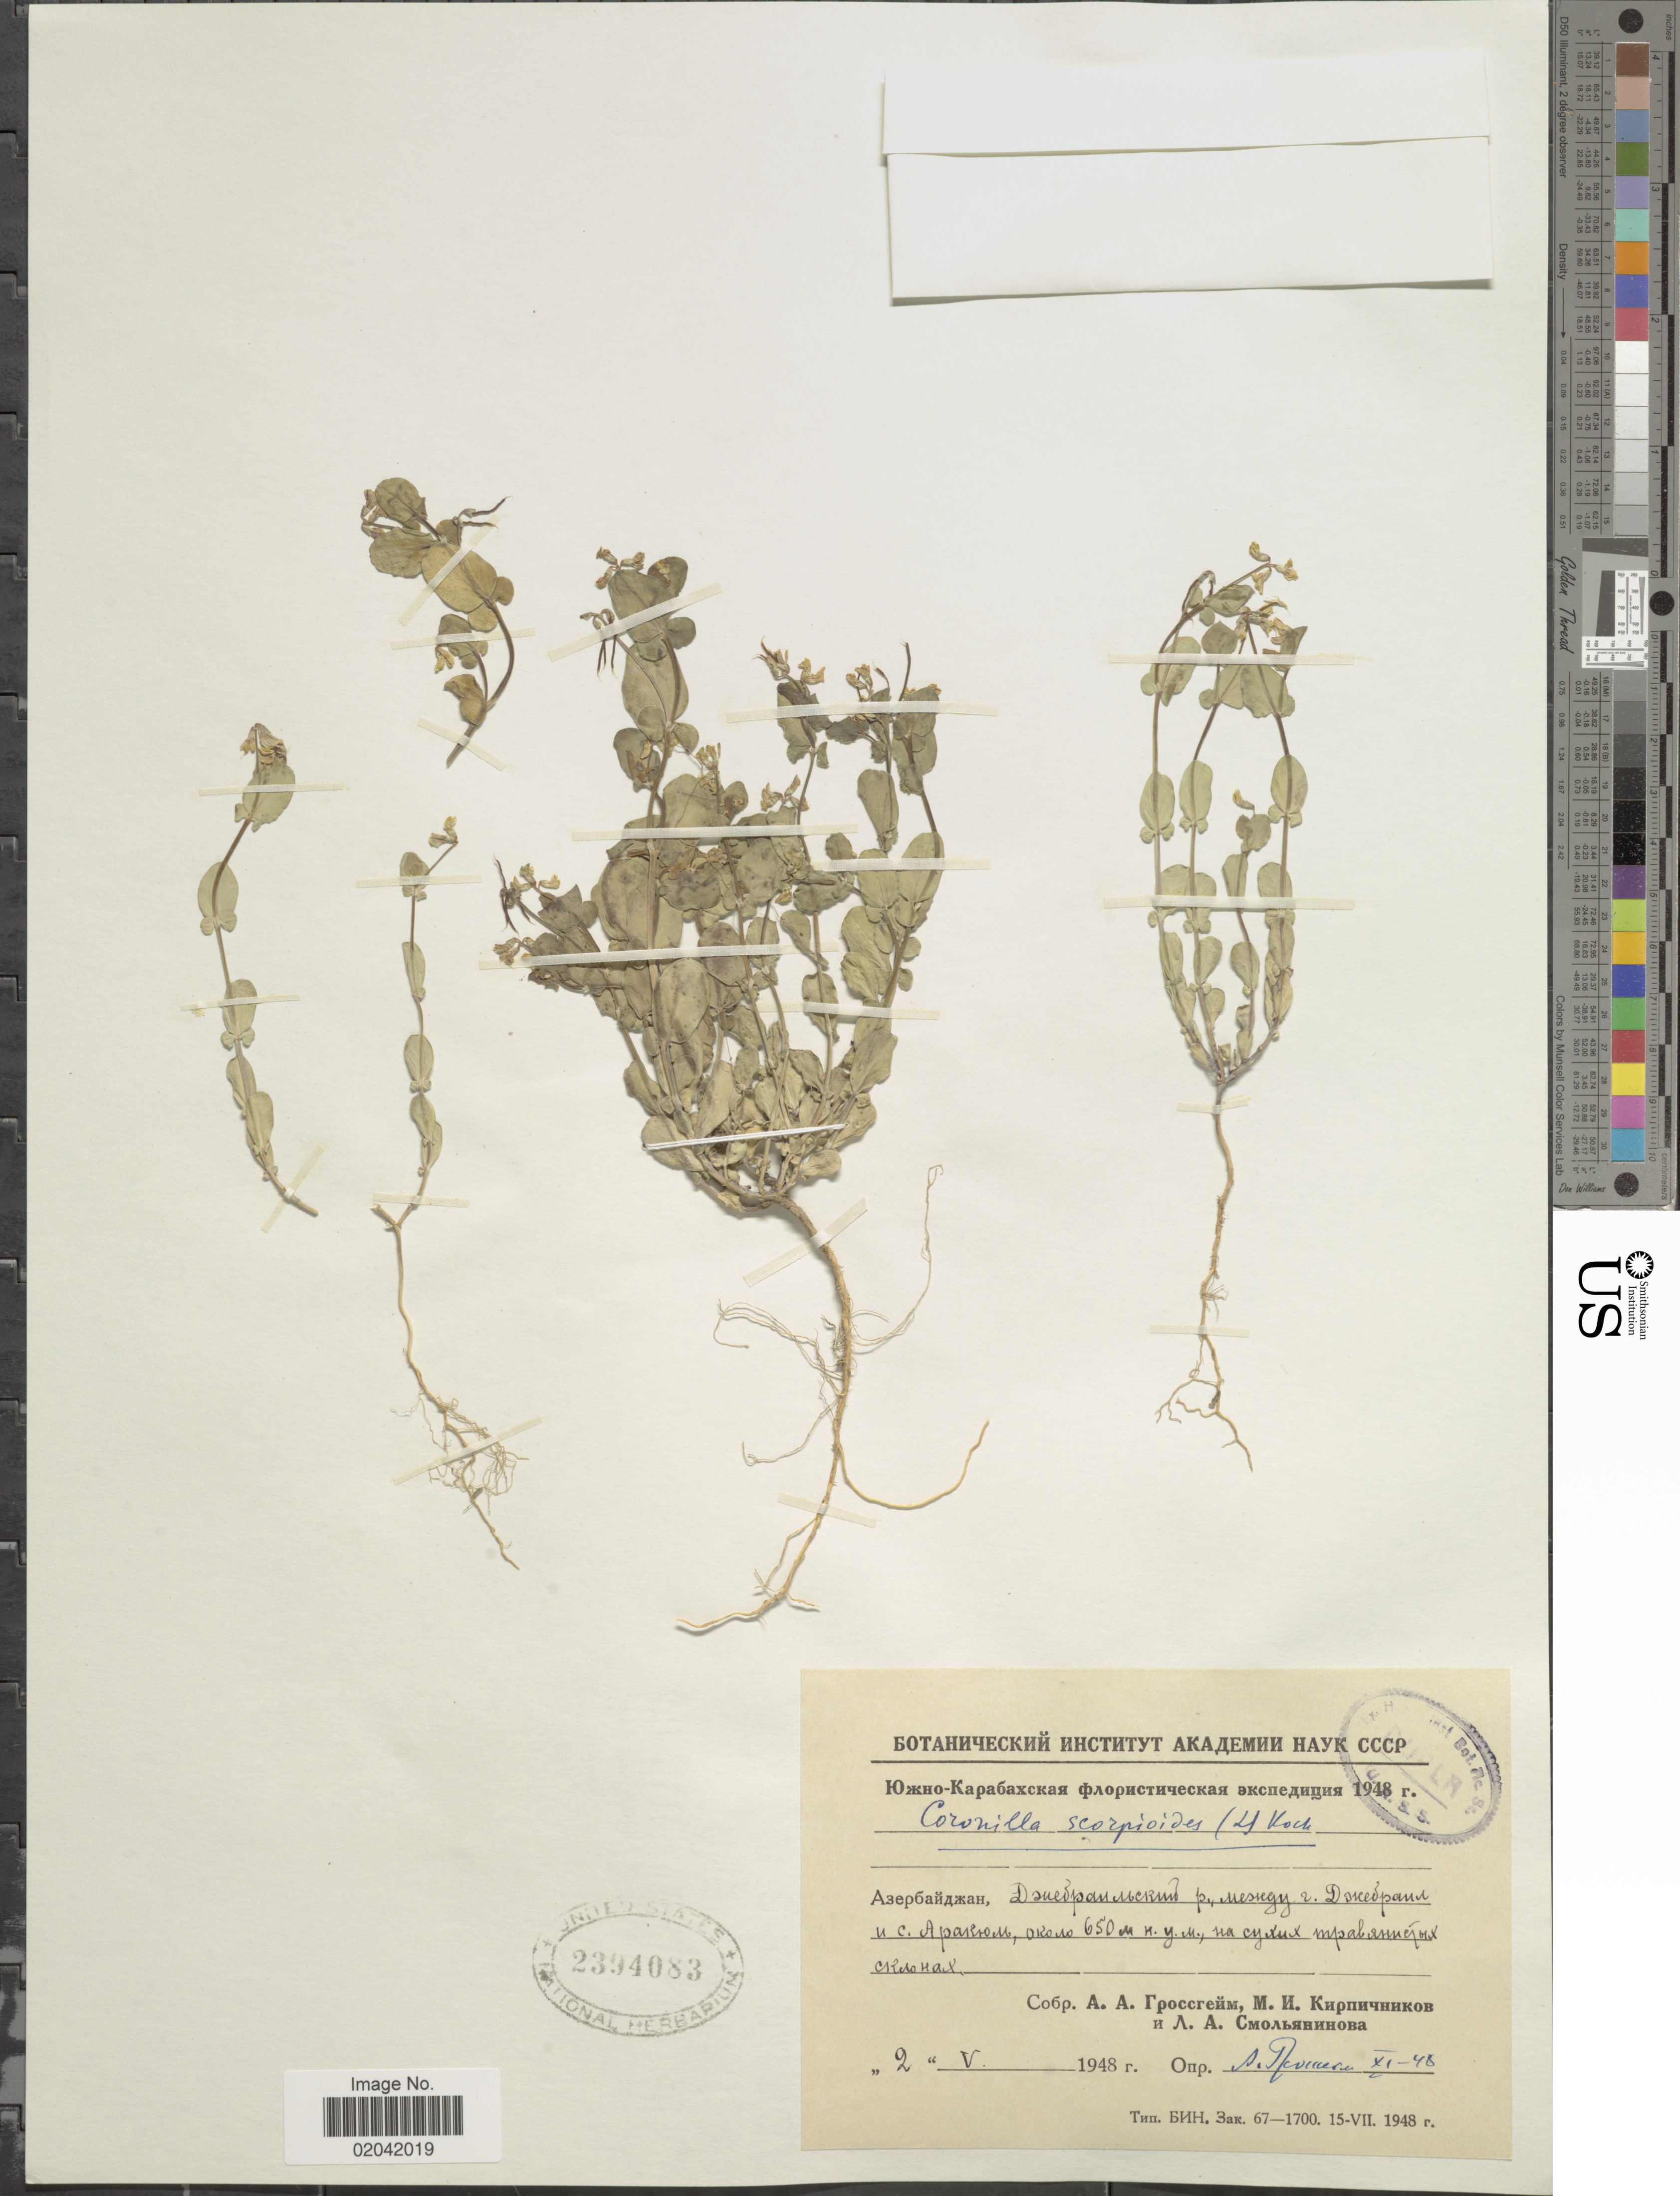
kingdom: Plantae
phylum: Tracheophyta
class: Magnoliopsida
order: Fabales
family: Fabaceae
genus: Coronilla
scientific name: Coronilla scorpioides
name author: K. Koch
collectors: A. Grossgame, M. Kirpicznikov & L. Smolnyaninova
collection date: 1948-05-02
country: Azerbaijan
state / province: Nagorno-Karabakh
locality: Between Jabrayil and Arakül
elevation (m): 650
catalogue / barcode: US 2394083